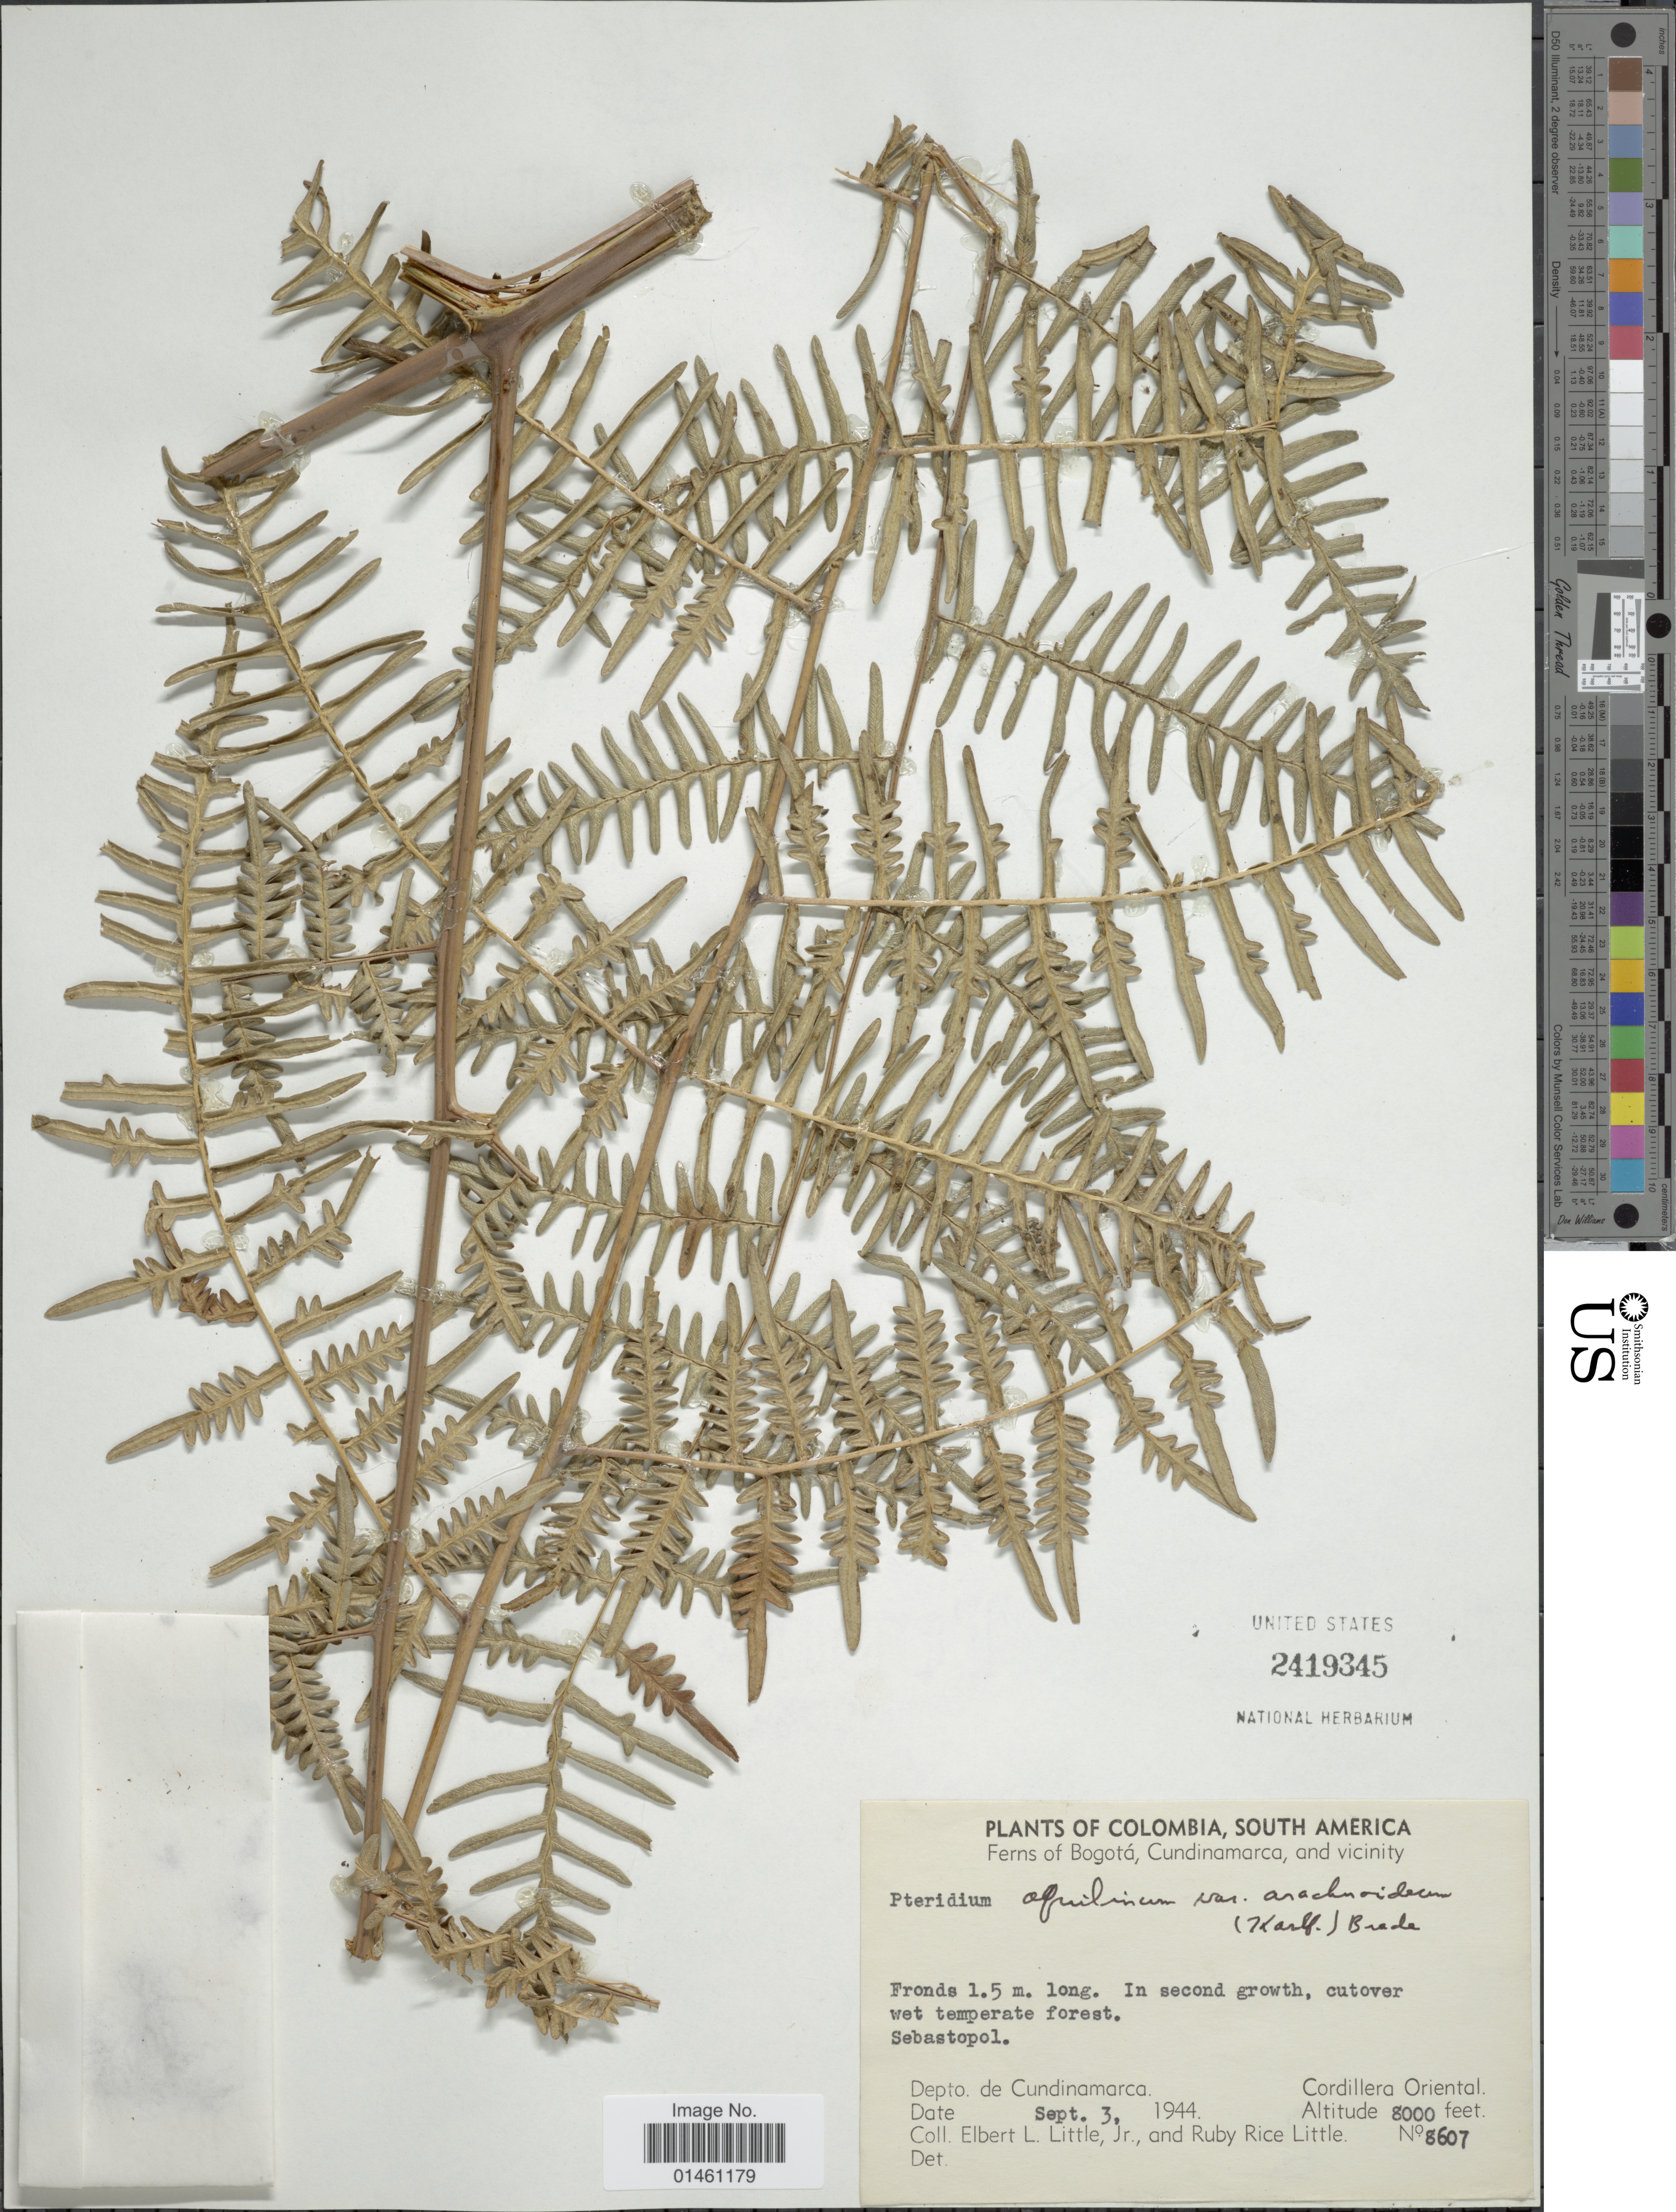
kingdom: Plantae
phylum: Tracheophyta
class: Polypodiopsida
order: Polypodiales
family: Dennstaedtiaceae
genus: Pteridium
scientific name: Pteridium aquilinum var. arachnoideum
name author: (Kaulf.) Herter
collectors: E. L. Little & R. R. Little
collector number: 8607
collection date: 1944-09-03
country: Colombia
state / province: Cundinamarca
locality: South America, Bogota, Cundinamarca, and vicinity, Depto de Cundinamarca, Cordillera Oriental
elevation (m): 2438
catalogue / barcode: US 2419345